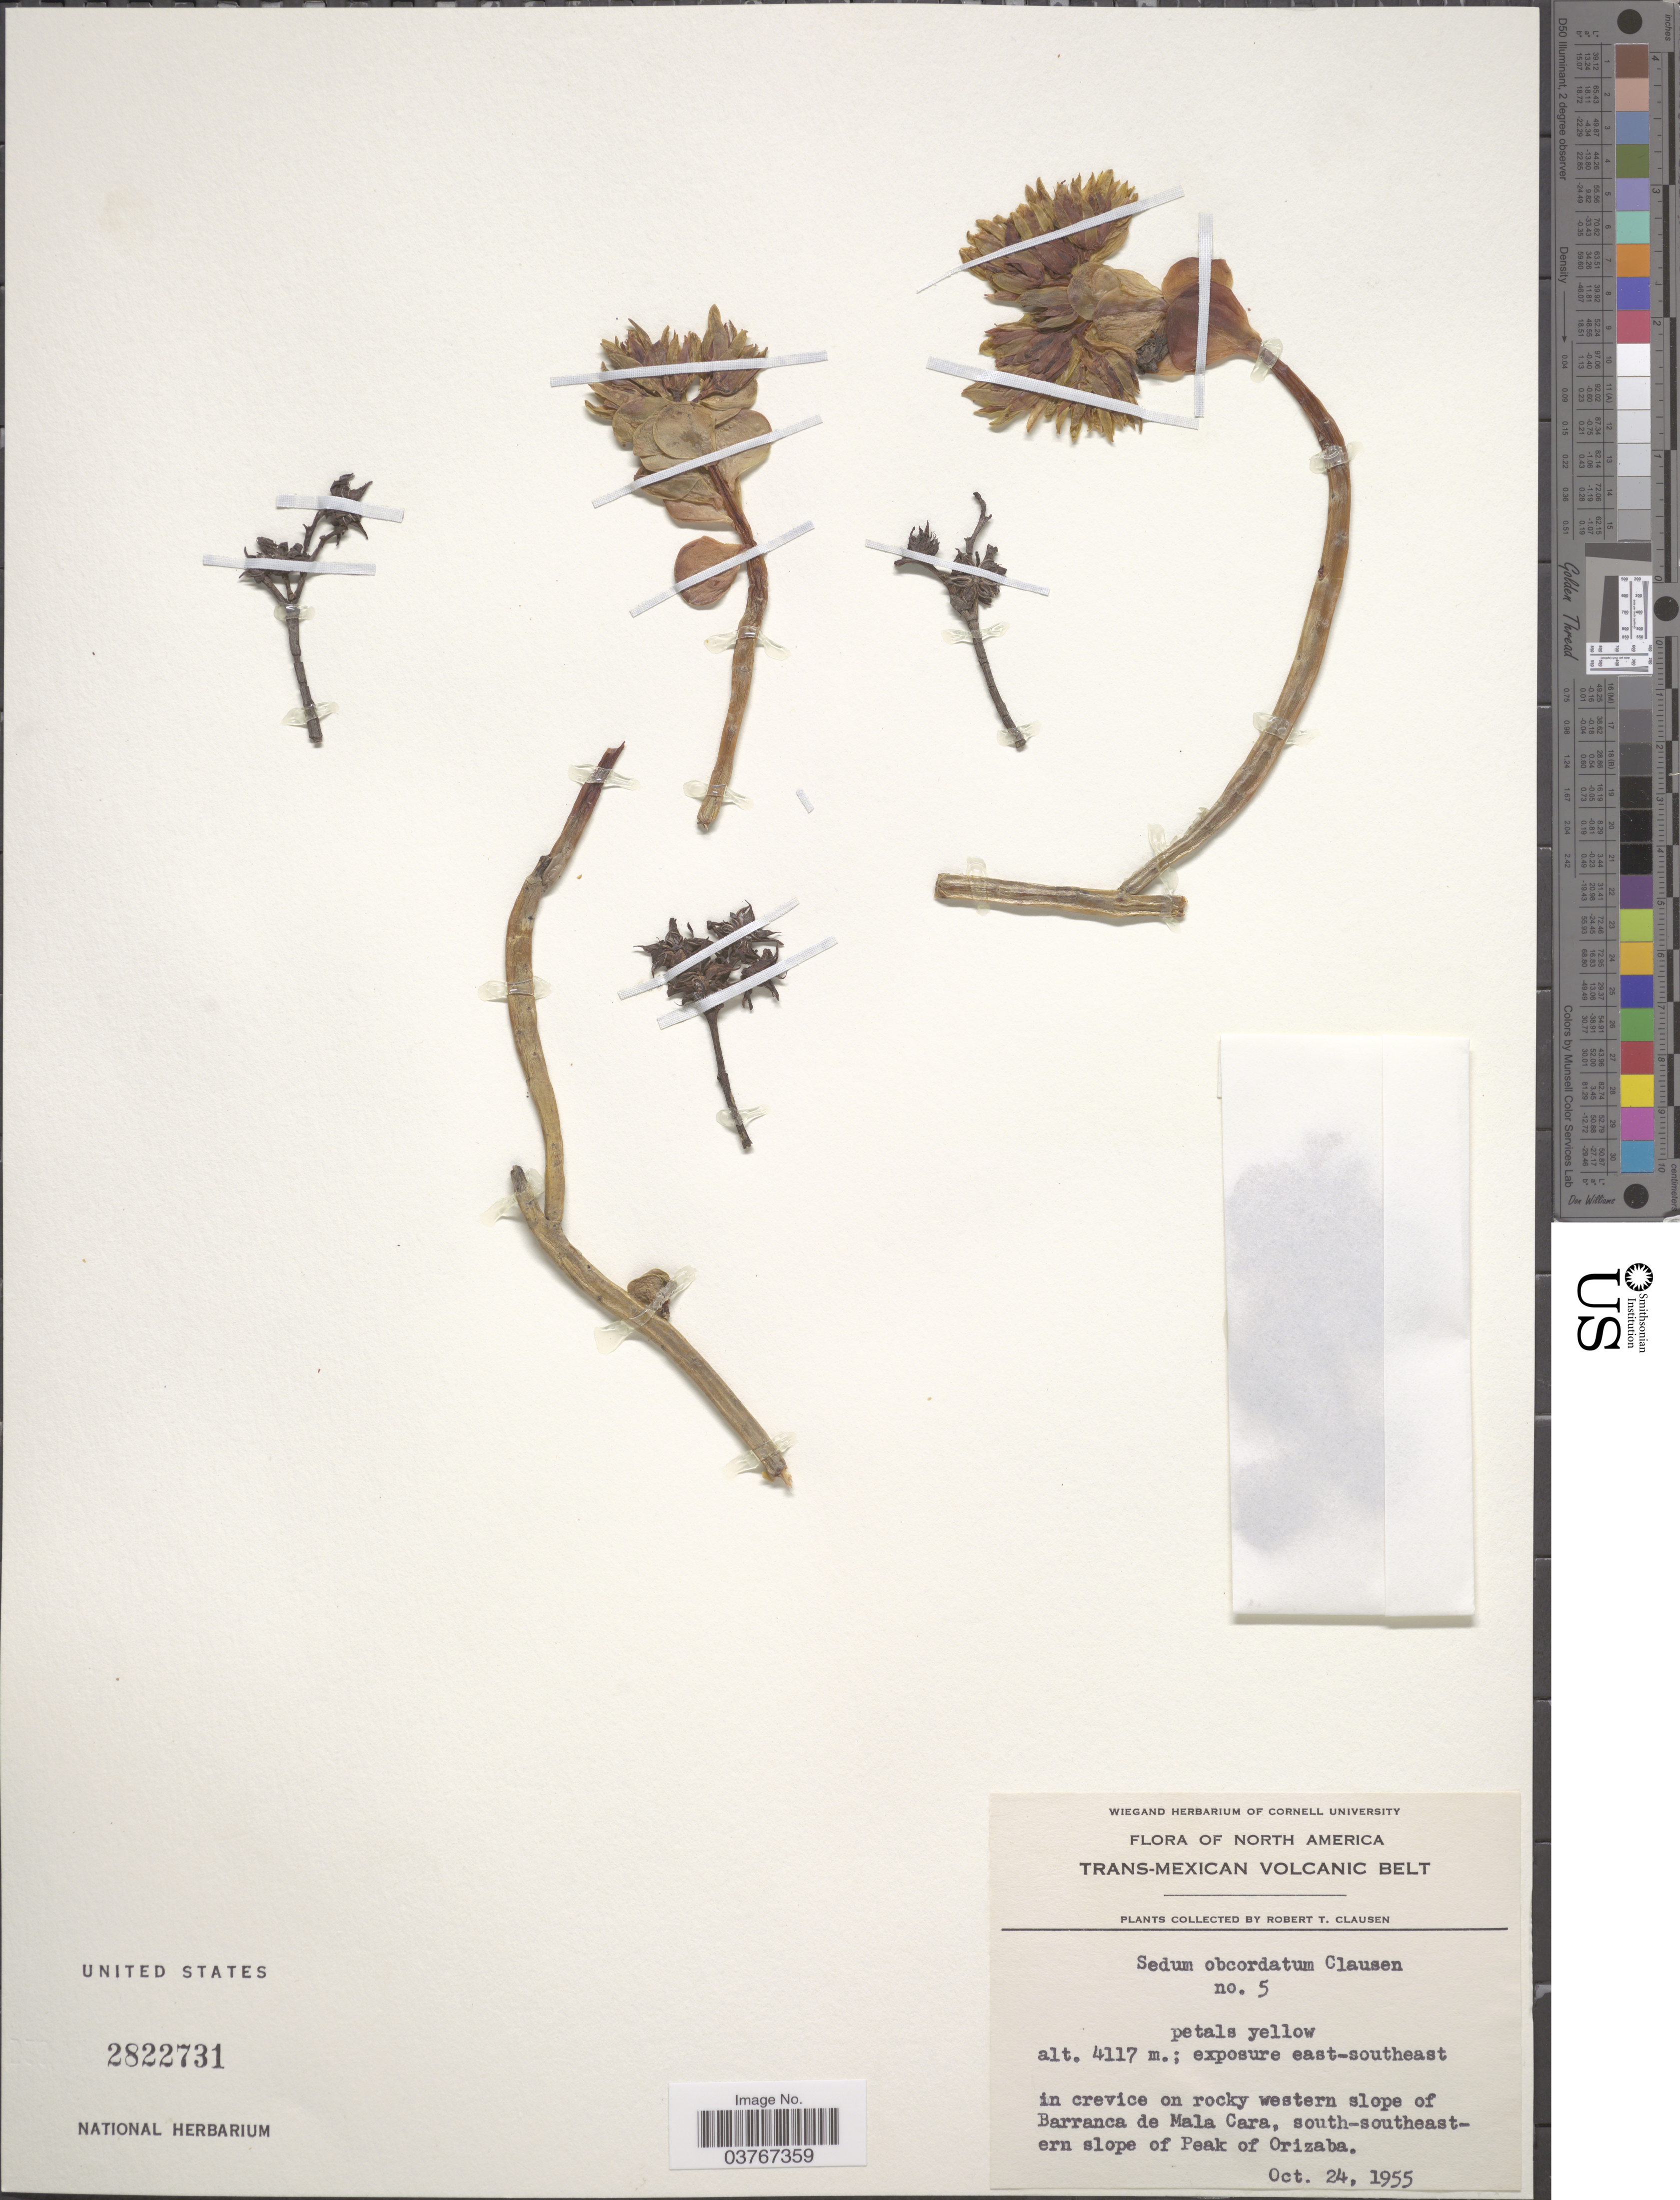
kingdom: Plantae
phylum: Tracheophyta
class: Magnoliopsida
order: Saxifragales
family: Crassulaceae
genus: Sedum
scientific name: Sedum obcordatum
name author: R.T. Clausen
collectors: R. T. Clausen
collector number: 5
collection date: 1955-10-24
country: Mexico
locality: Trans-Mexican Volcanic Belt. Exposure east-southeast. In crevice on rocky western slope of Barranca de Mala Cara, south-southeastern slope of Peak of Orizaba.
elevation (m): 4117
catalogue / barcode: US 2822731